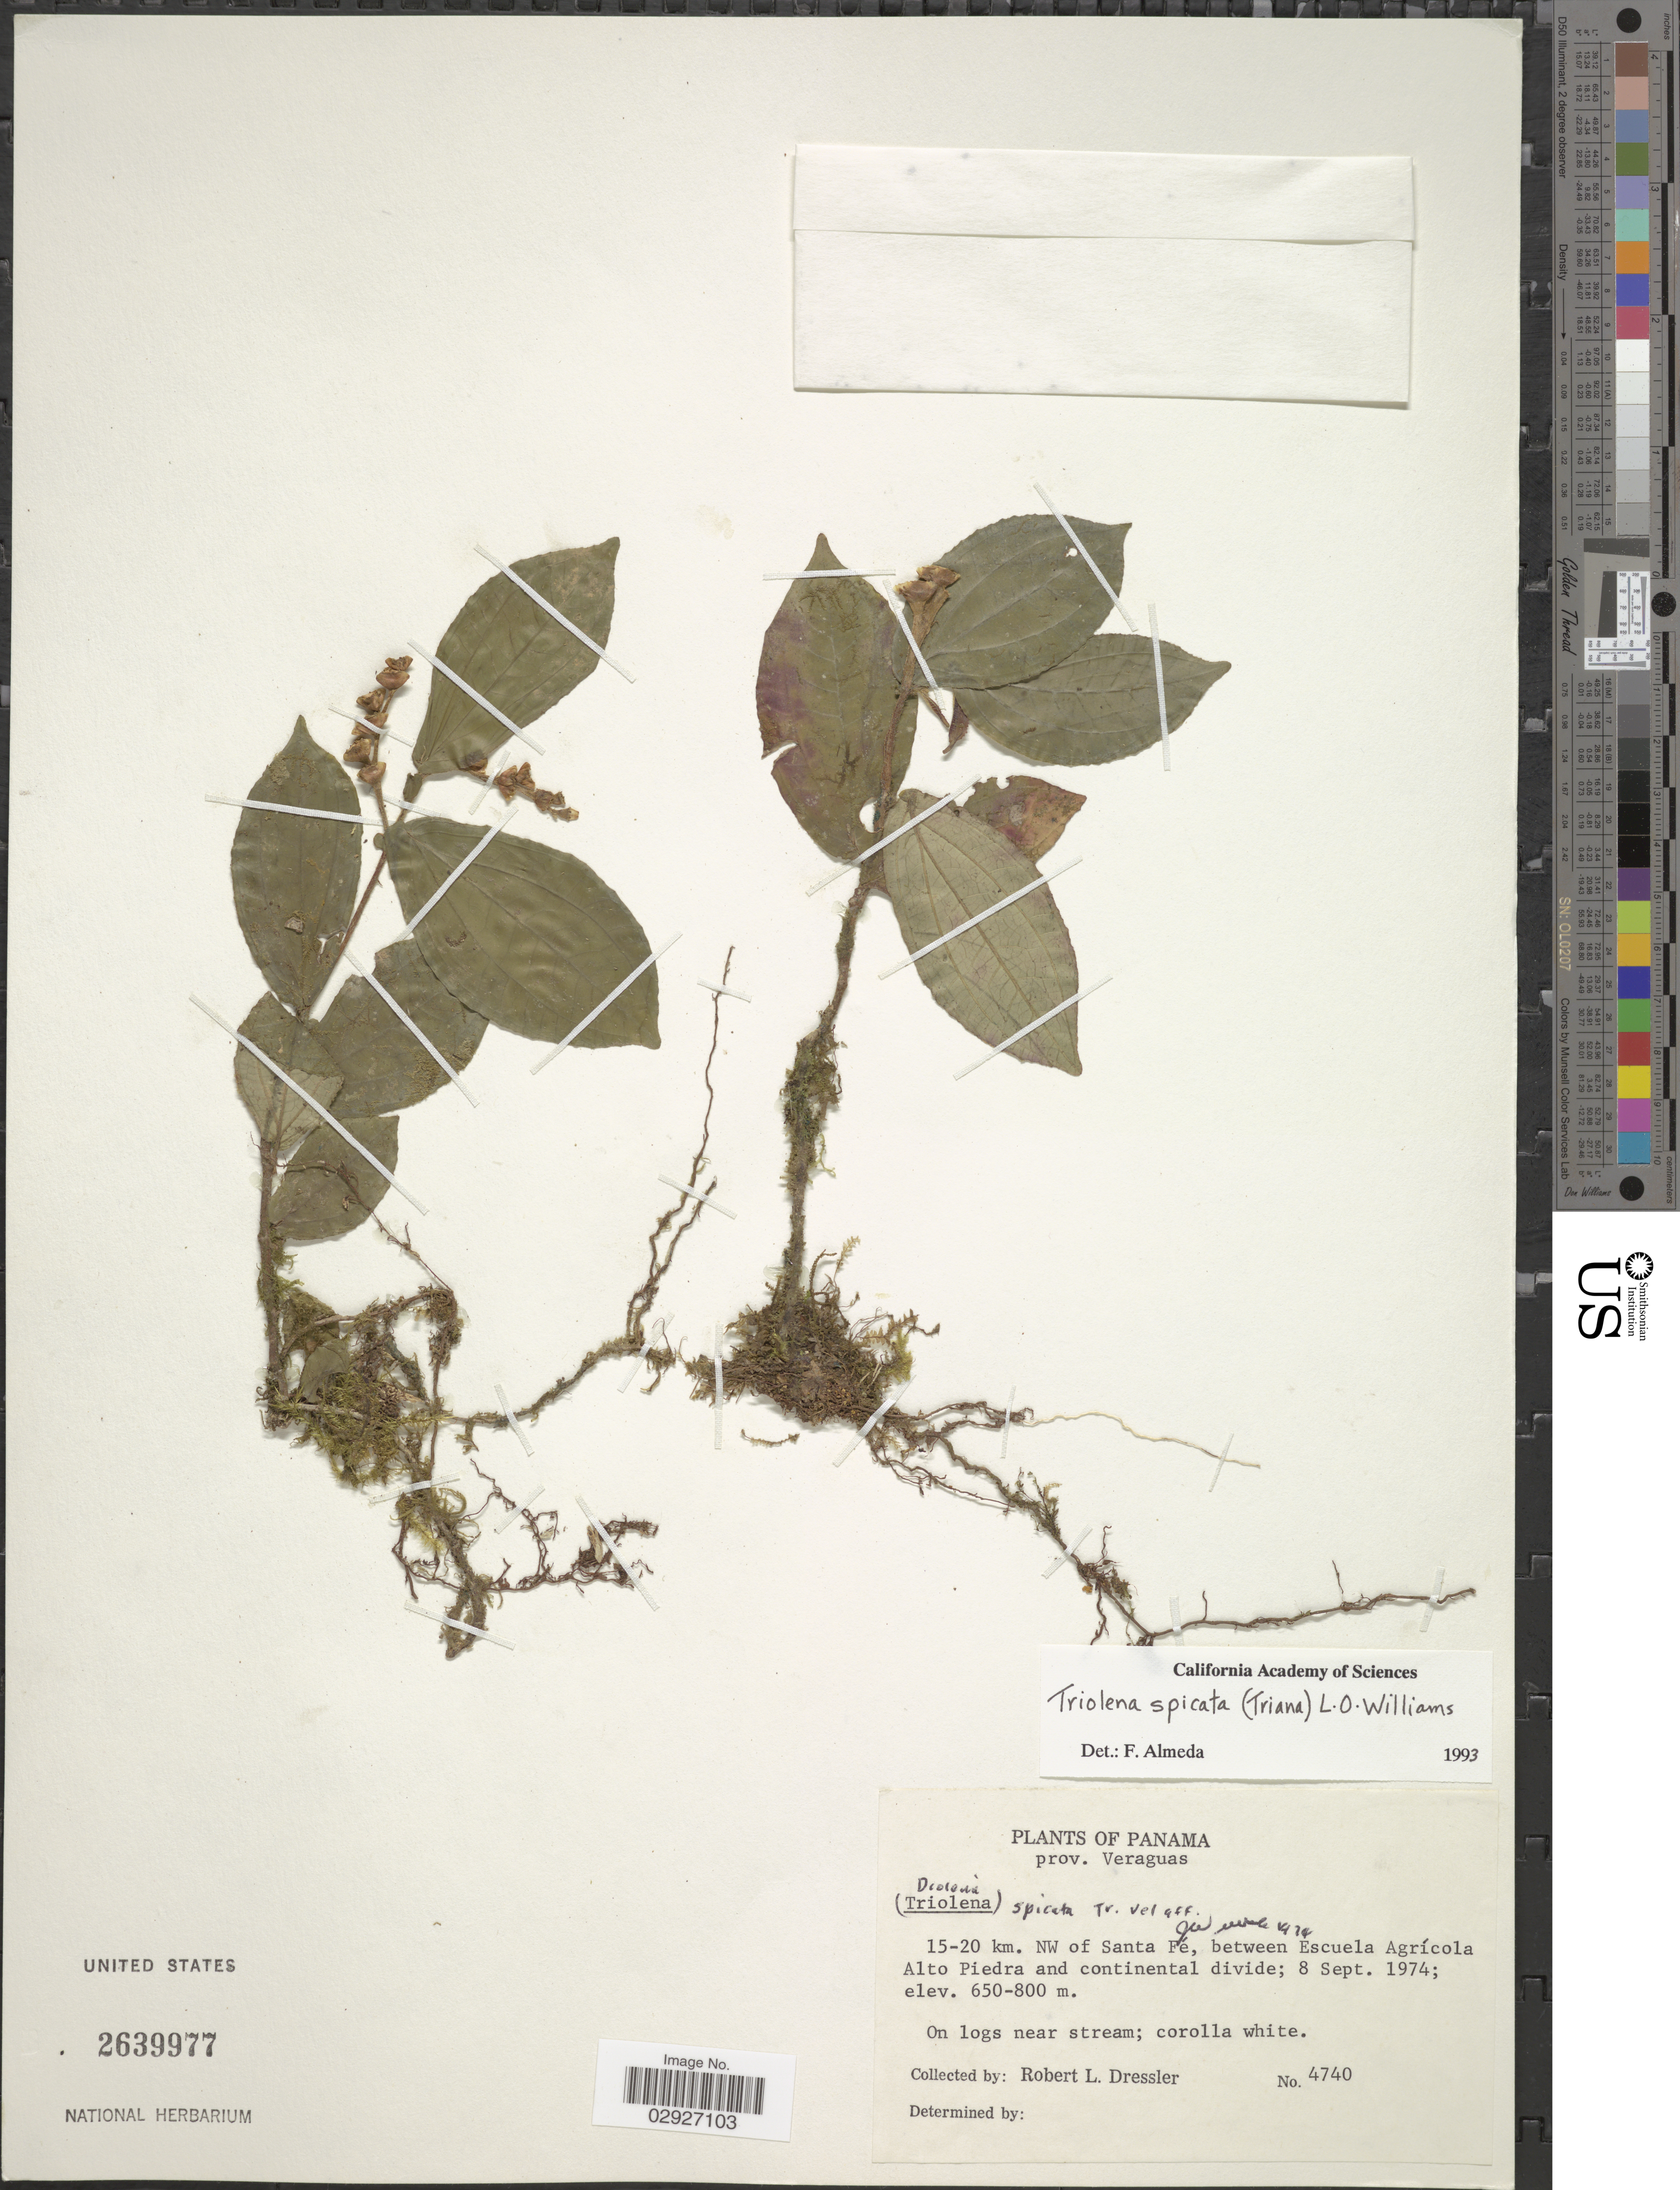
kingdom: Plantae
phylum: Tracheophyta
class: Magnoliopsida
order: Myrtales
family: Melastomataceae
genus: Triolena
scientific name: Triolena spicata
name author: (Triana) L.O. Williams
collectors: R. Dressler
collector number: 4740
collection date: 1974-09-08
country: Panama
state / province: Veraguas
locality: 15-20 km. NW of Santa Fé, between Escuela Agrícola Alto Piedra and continental divide.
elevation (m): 650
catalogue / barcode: US 2639977